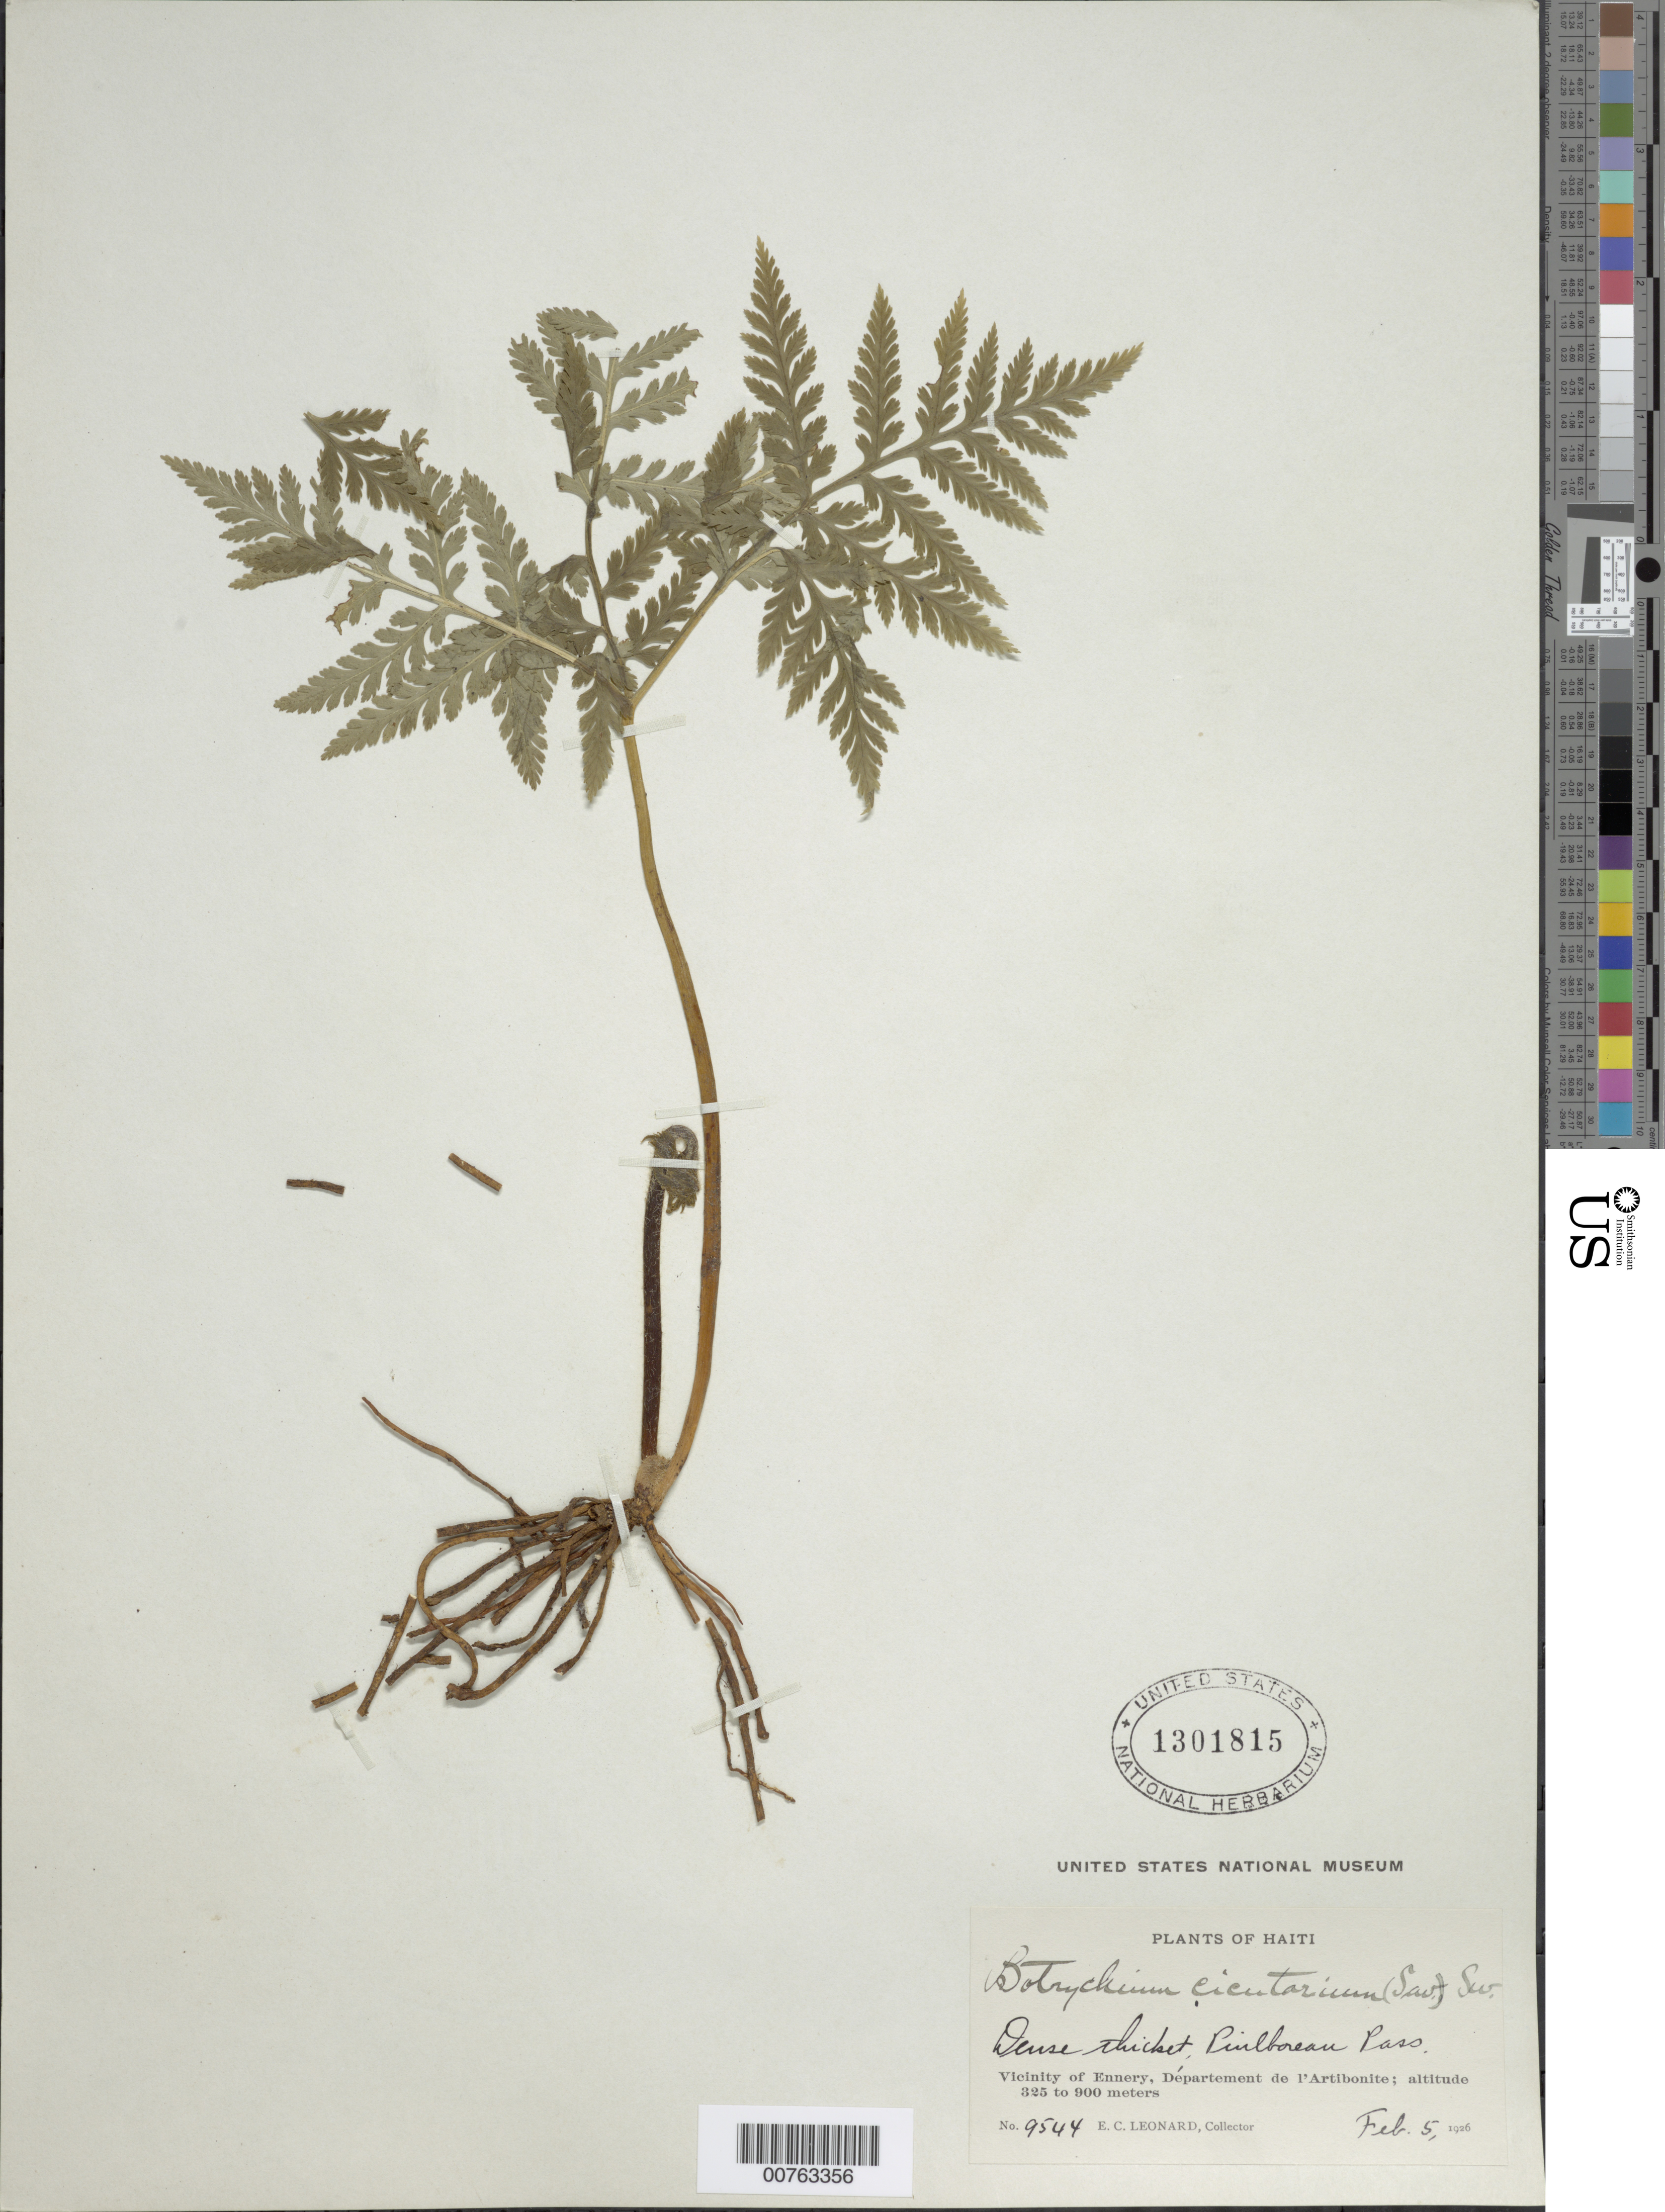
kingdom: Plantae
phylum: Tracheophyta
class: Polypodiopsida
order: Ophioglossales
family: Ophioglossaceae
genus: Botrychium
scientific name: Botrychium virginianum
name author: (L.) Sw.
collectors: E. C. Leonard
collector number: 9544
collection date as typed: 05 Feb 1926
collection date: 1926-02-05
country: Haiti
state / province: Artibonite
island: Hispaniola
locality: Vicinity of Ennery, Departement l'Artibonite. Poilboneau Pass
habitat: Dense thicket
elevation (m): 325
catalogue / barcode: US 1301815